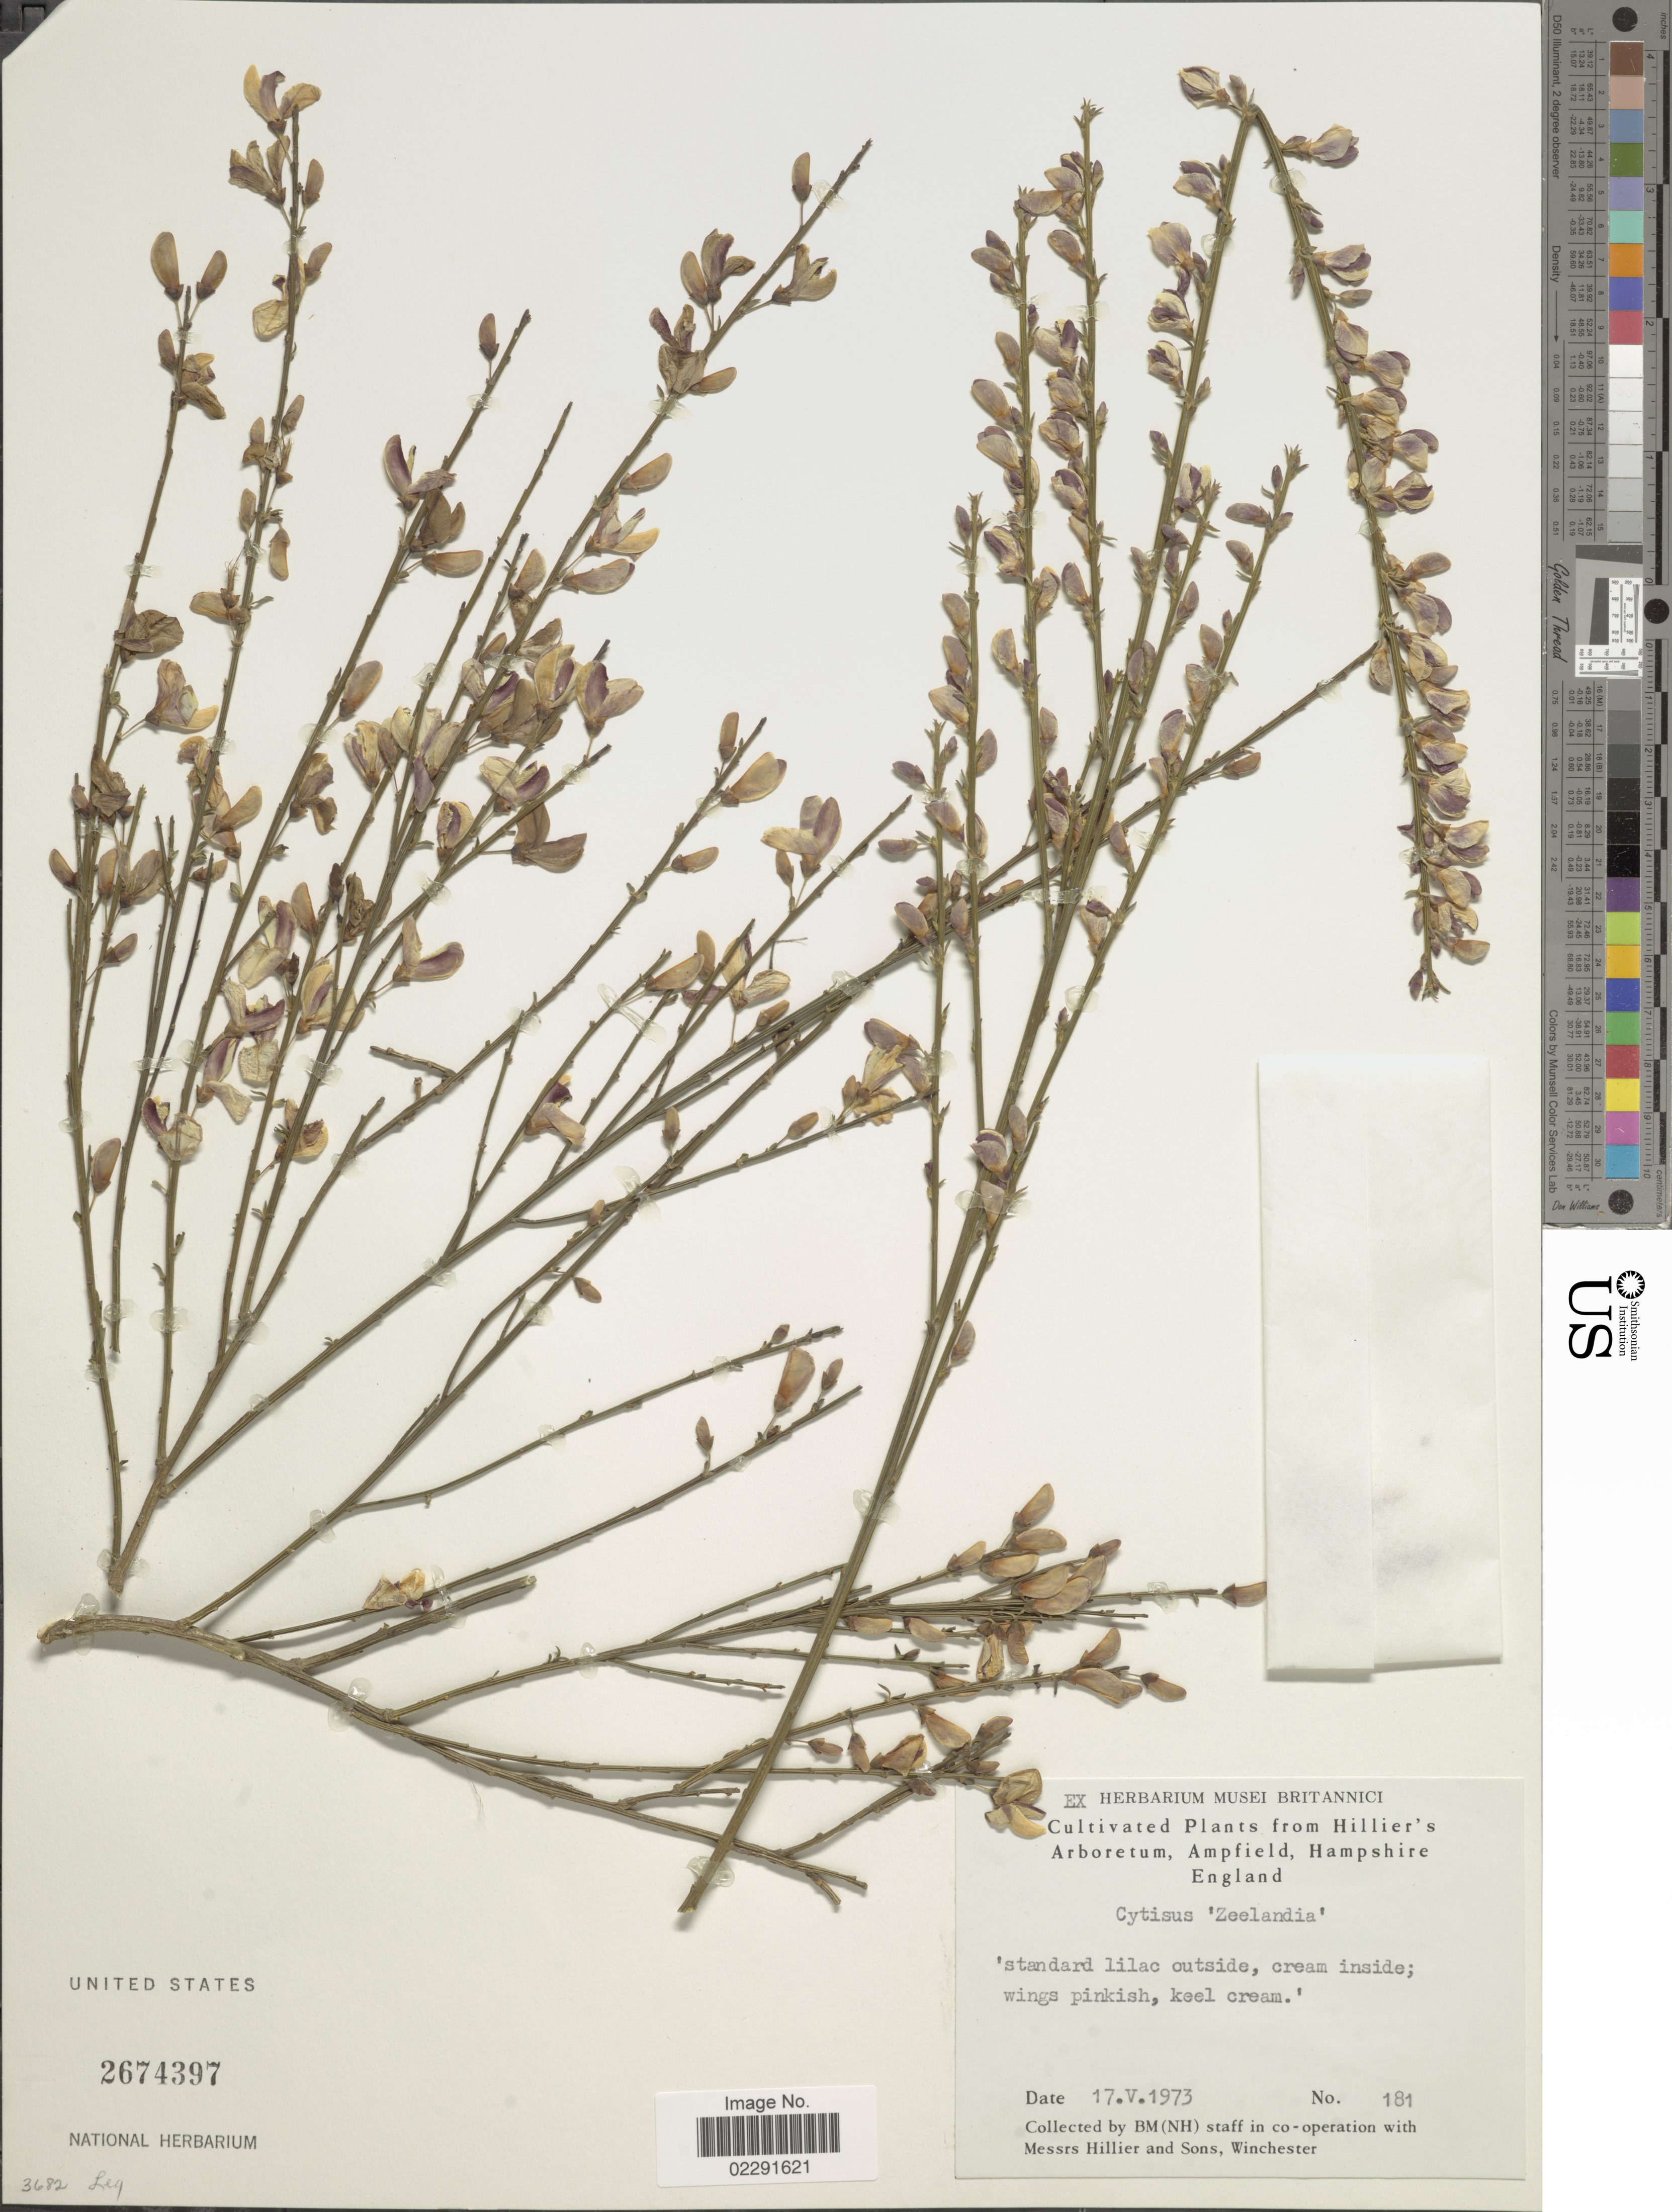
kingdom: Plantae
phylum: Tracheophyta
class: Magnoliopsida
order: Fabales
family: Fabaceae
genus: Cytisus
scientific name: Cytisus sp.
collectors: The Natural History Museum, M. Hillier & et al.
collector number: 181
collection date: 1973-05-17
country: United Kingdom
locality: Ampfield, Hampshire, England [unsure placement]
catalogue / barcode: US 2674397